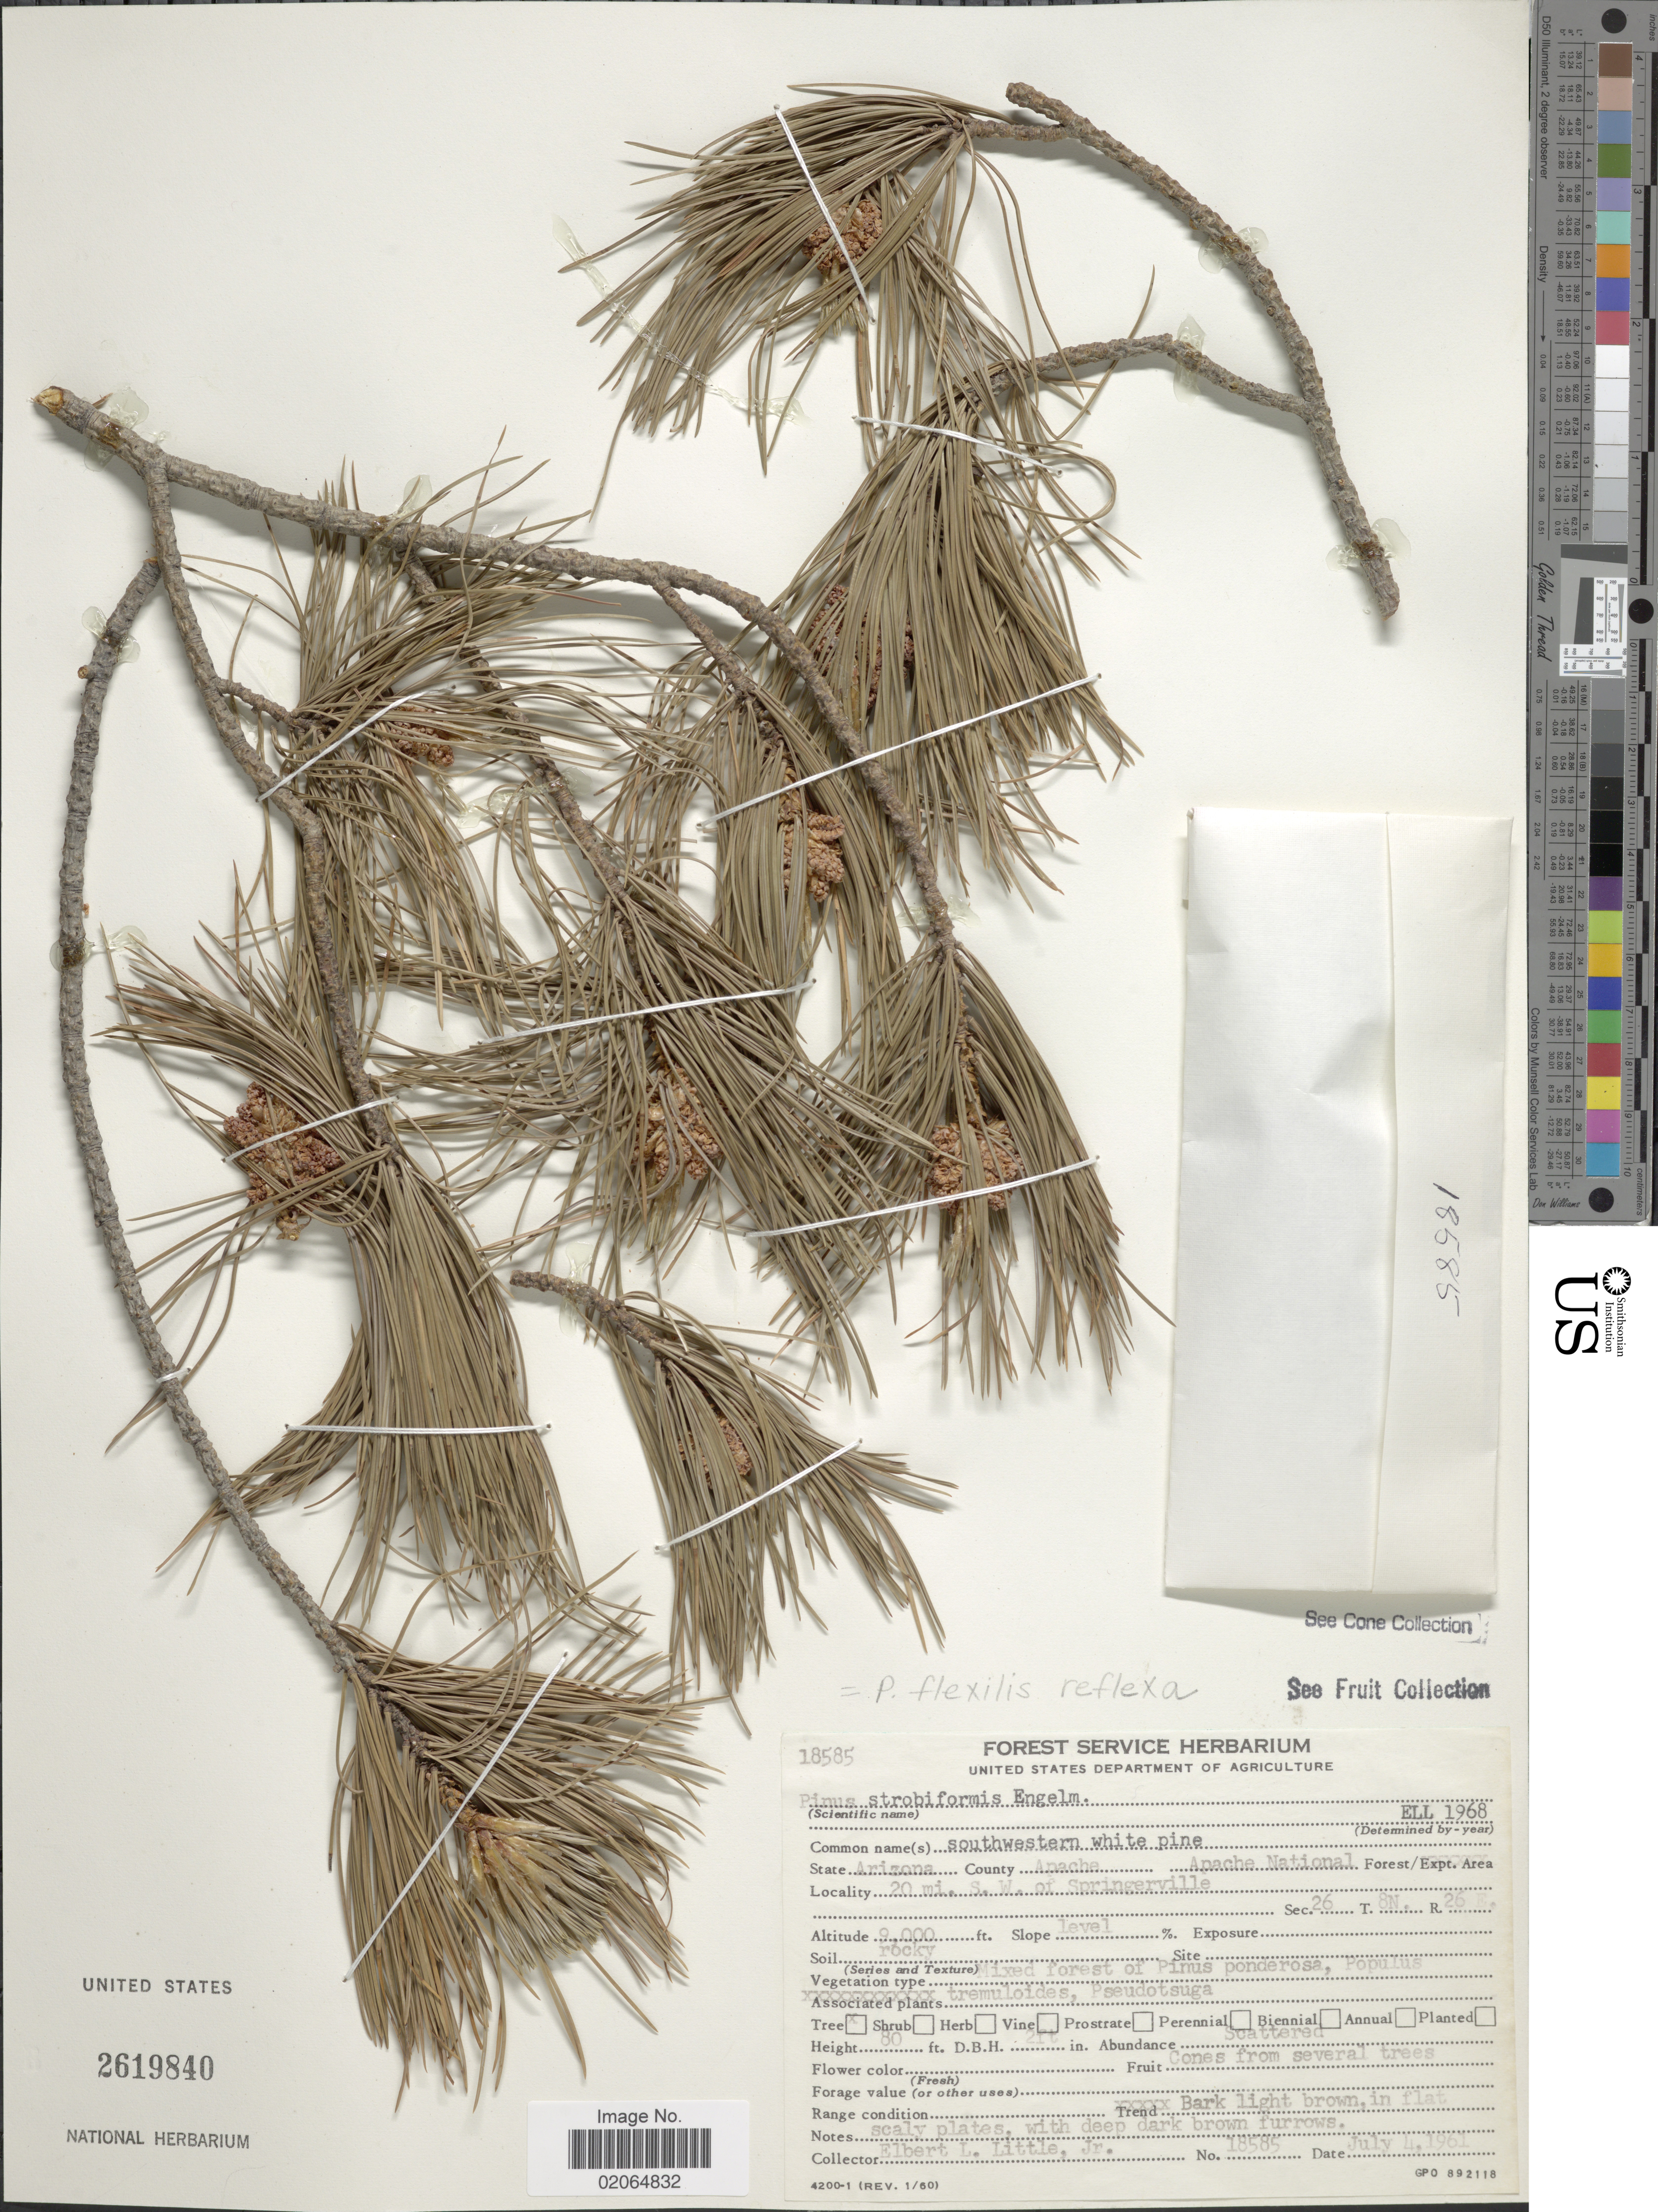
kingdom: Plantae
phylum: Tracheophyta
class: Pinopsida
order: Pinales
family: Pinaceae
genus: Pinus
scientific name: Pinus strobiformis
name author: Engelm.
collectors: E. L. Little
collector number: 18585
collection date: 1961-07-04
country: United States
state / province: Arizona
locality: County Apache, Apache National, 20 mi. s.w of Springerville, Sec 26 T8N R26E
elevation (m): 2743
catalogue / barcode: US 2619840